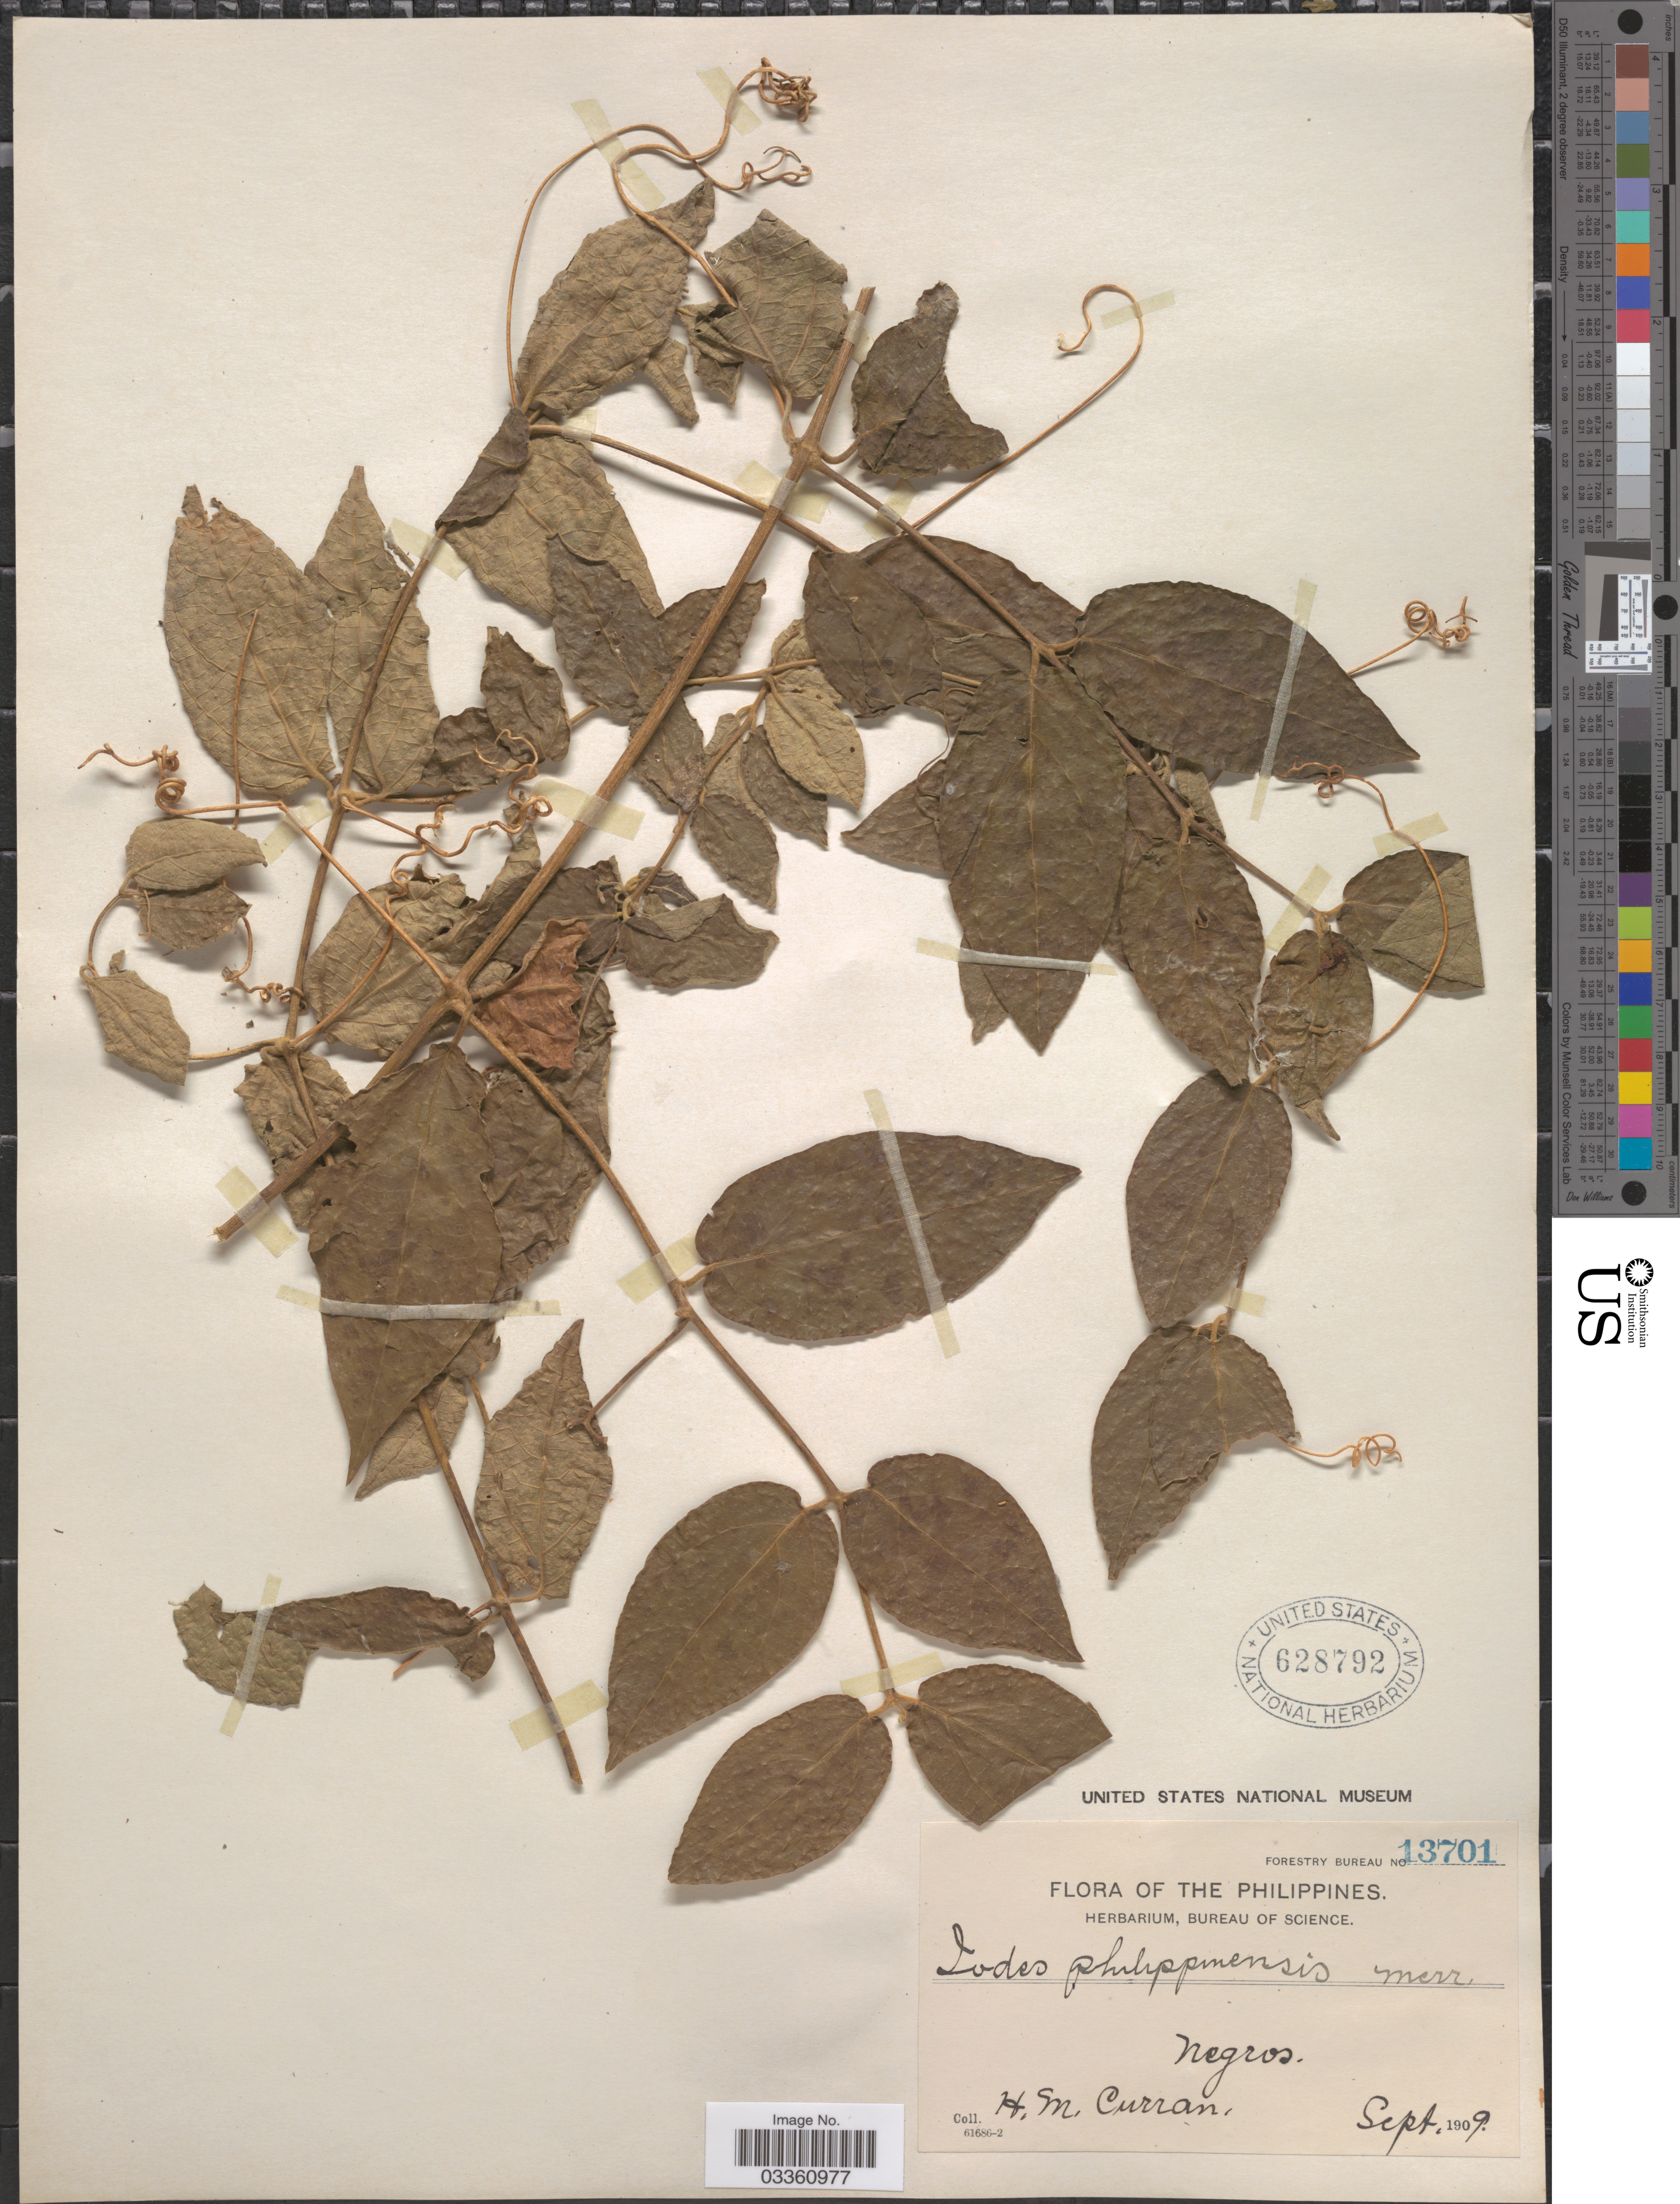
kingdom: Plantae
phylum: Tracheophyta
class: Magnoliopsida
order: Icacinales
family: Icacinaceae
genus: Iodes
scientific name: Iodes philippinensis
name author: Merr.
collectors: H. M. Curran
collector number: Forestry Bureau 13701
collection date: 1909-09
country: Philippines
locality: Negros.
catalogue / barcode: US 628792